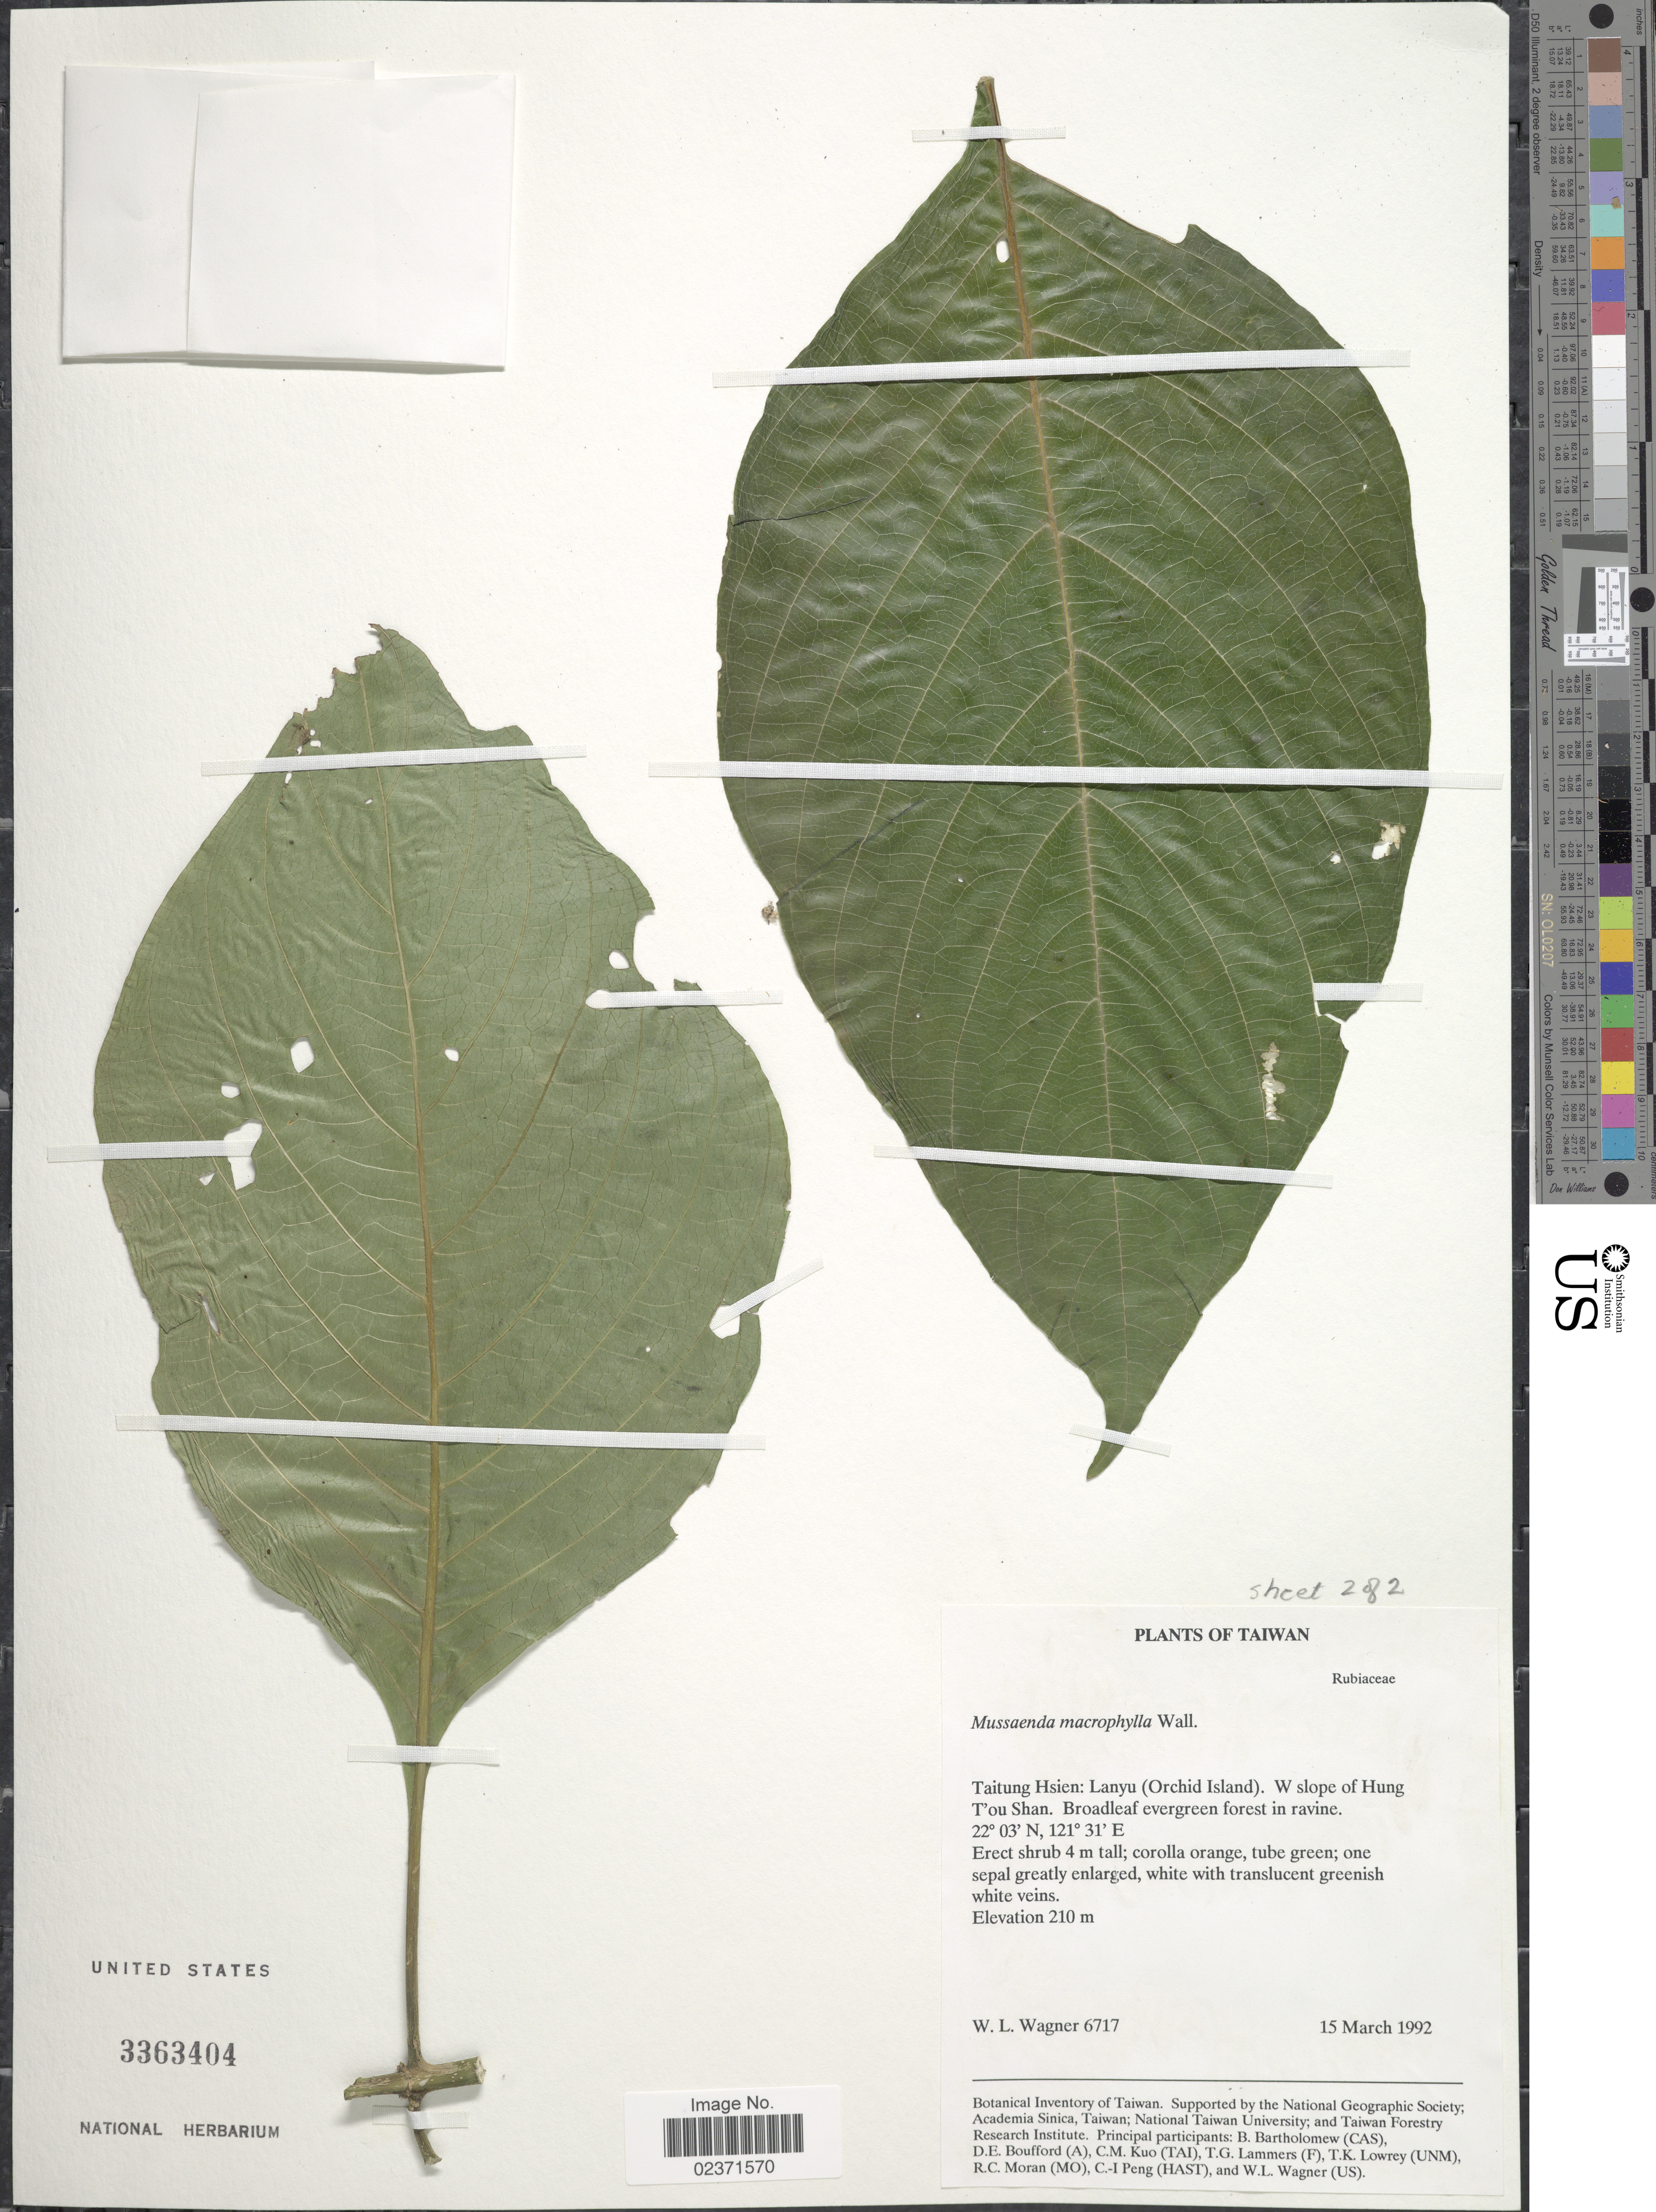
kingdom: Plantae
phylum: Tracheophyta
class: Magnoliopsida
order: Gentianales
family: Rubiaceae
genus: Mussaenda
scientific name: Mussaenda macrophylla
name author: Wall.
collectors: W. L. Wagner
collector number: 6717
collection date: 1992-03-15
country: Taiwan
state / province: Taitung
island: Lanyu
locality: Taitung Hsien: Lanyu (Orchid Island). W slope of Hung T'ou Shan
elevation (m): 210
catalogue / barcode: US 3363404